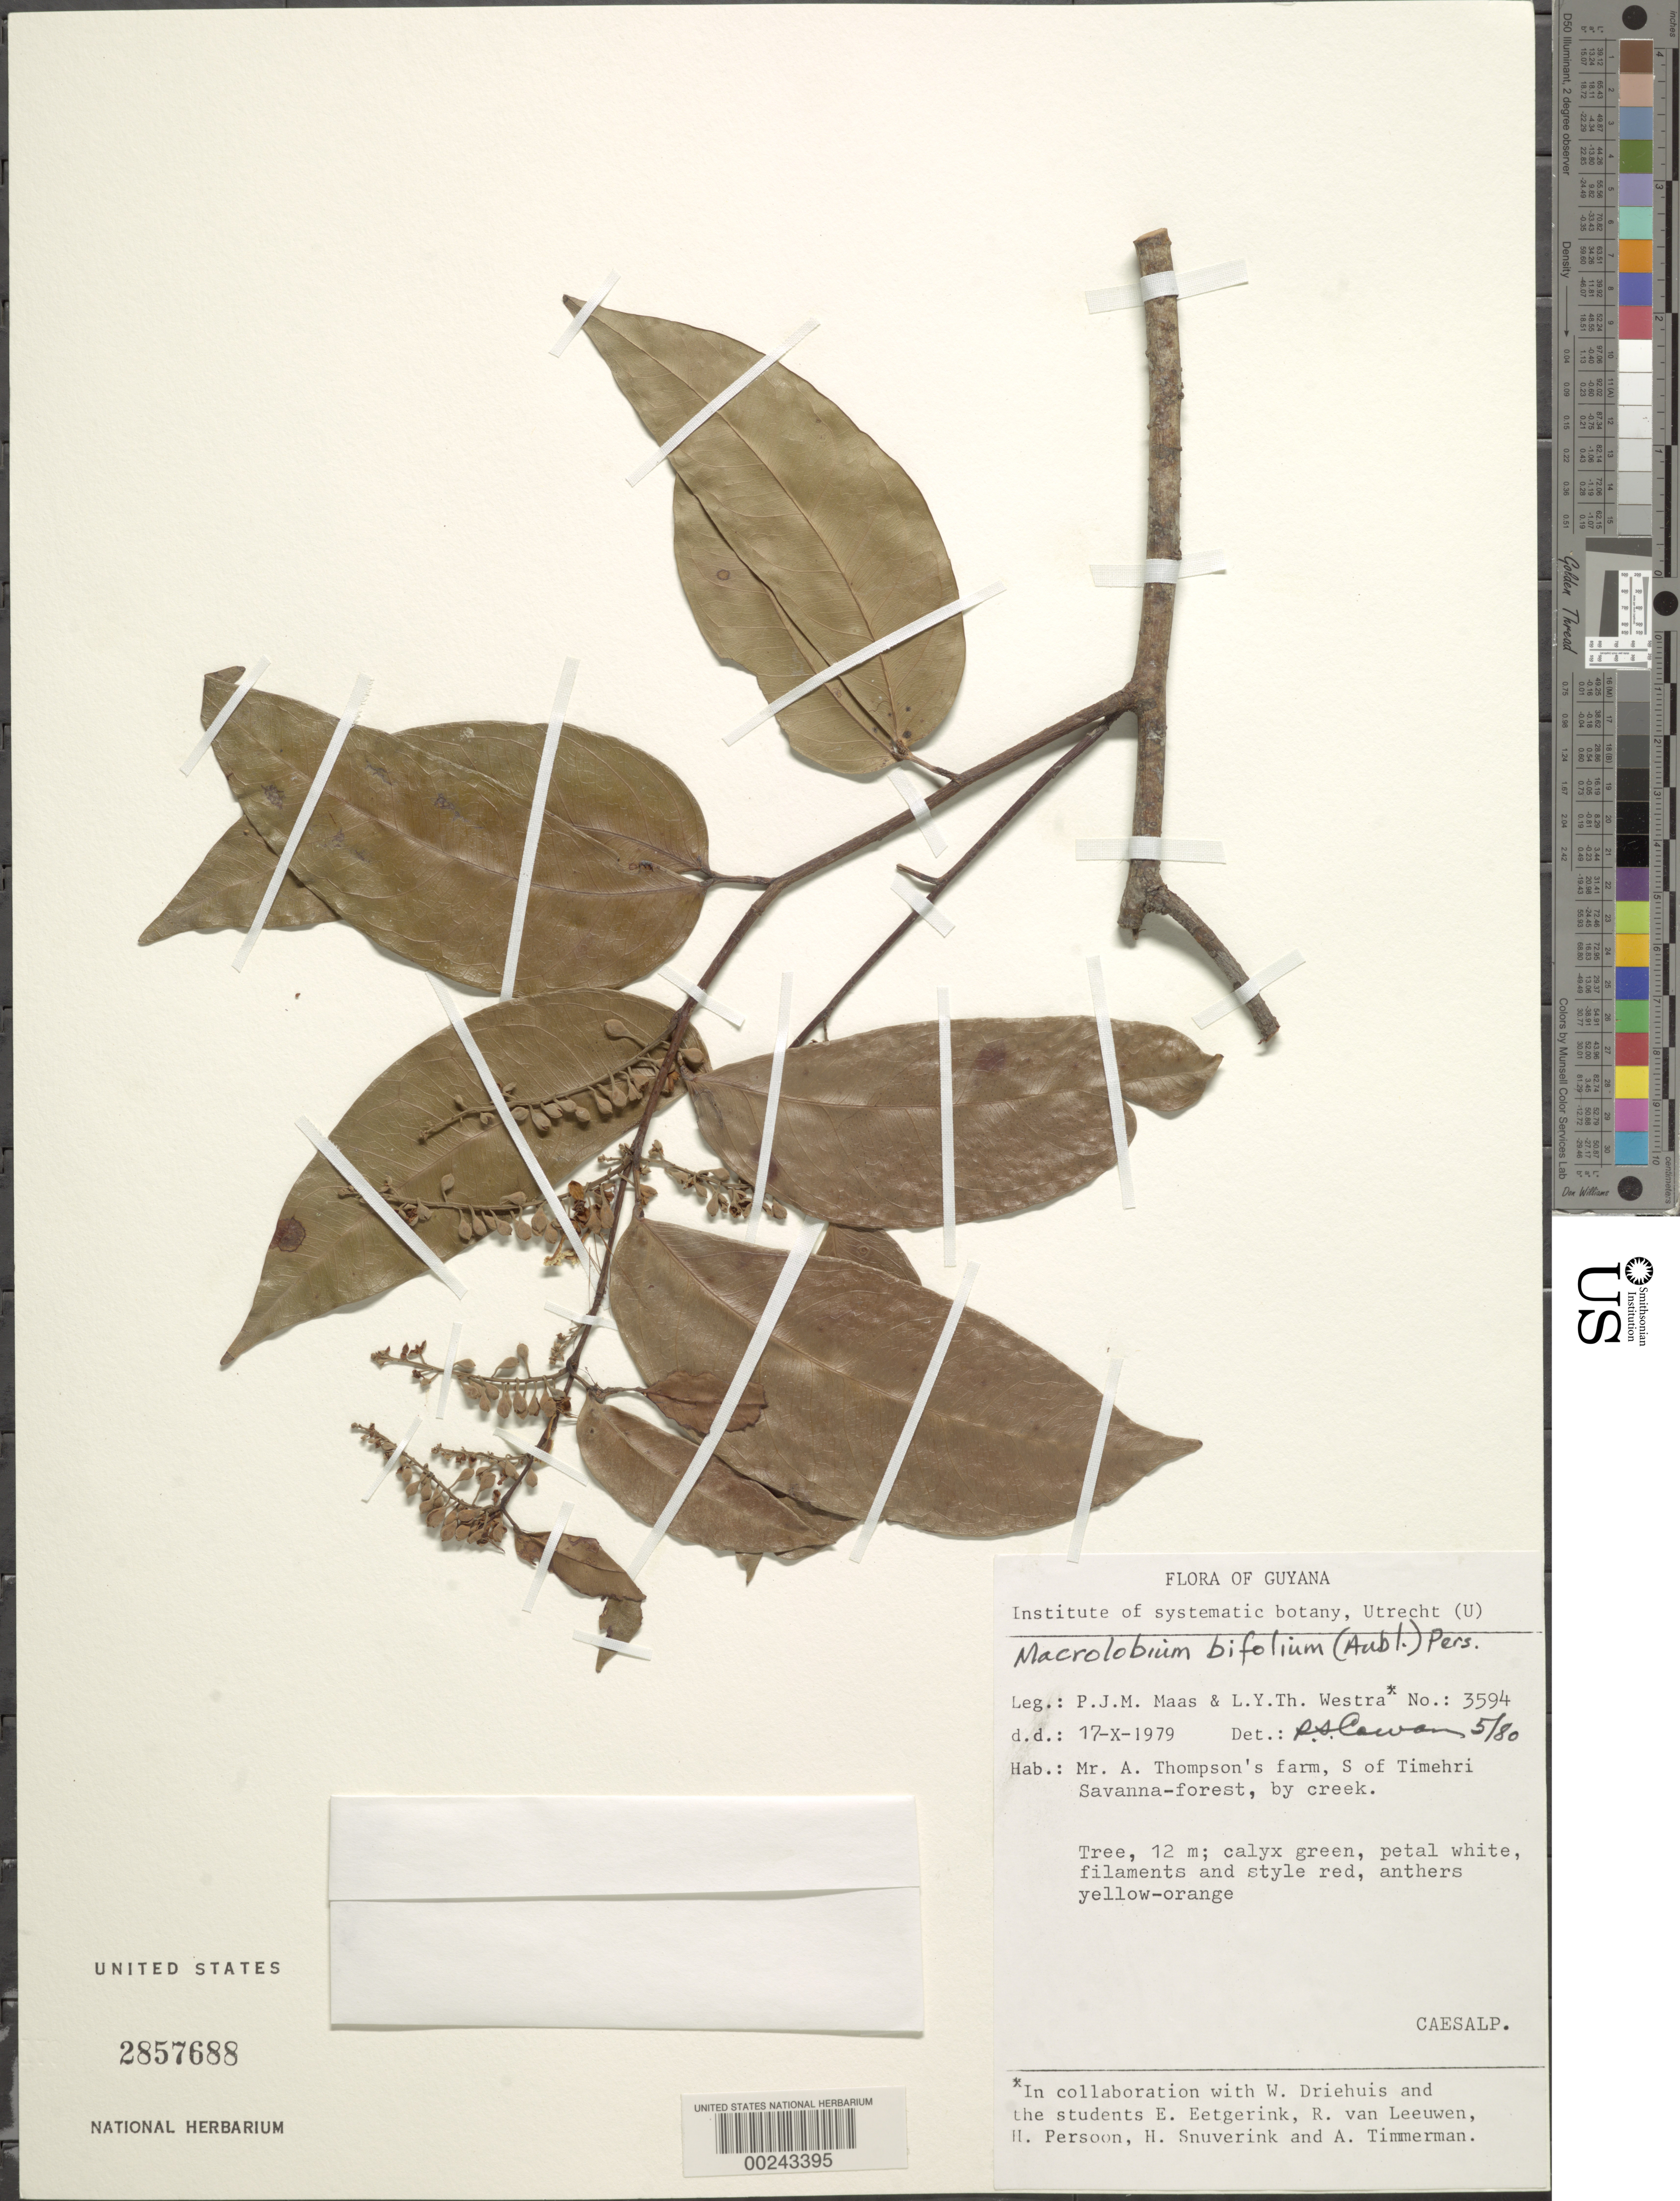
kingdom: Plantae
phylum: Tracheophyta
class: Magnoliopsida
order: Fabales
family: Fabaceae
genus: Macrolobium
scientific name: Macrolobium bifolium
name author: (Aubl.) Pers.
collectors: P. Maas & L. Y. T. Westra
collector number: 3594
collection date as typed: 17 Oct 1979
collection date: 1979-10-17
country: Guyana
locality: Mr. a. thompson's farm s of timehri savanna-forest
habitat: By creek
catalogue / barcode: US 2857688